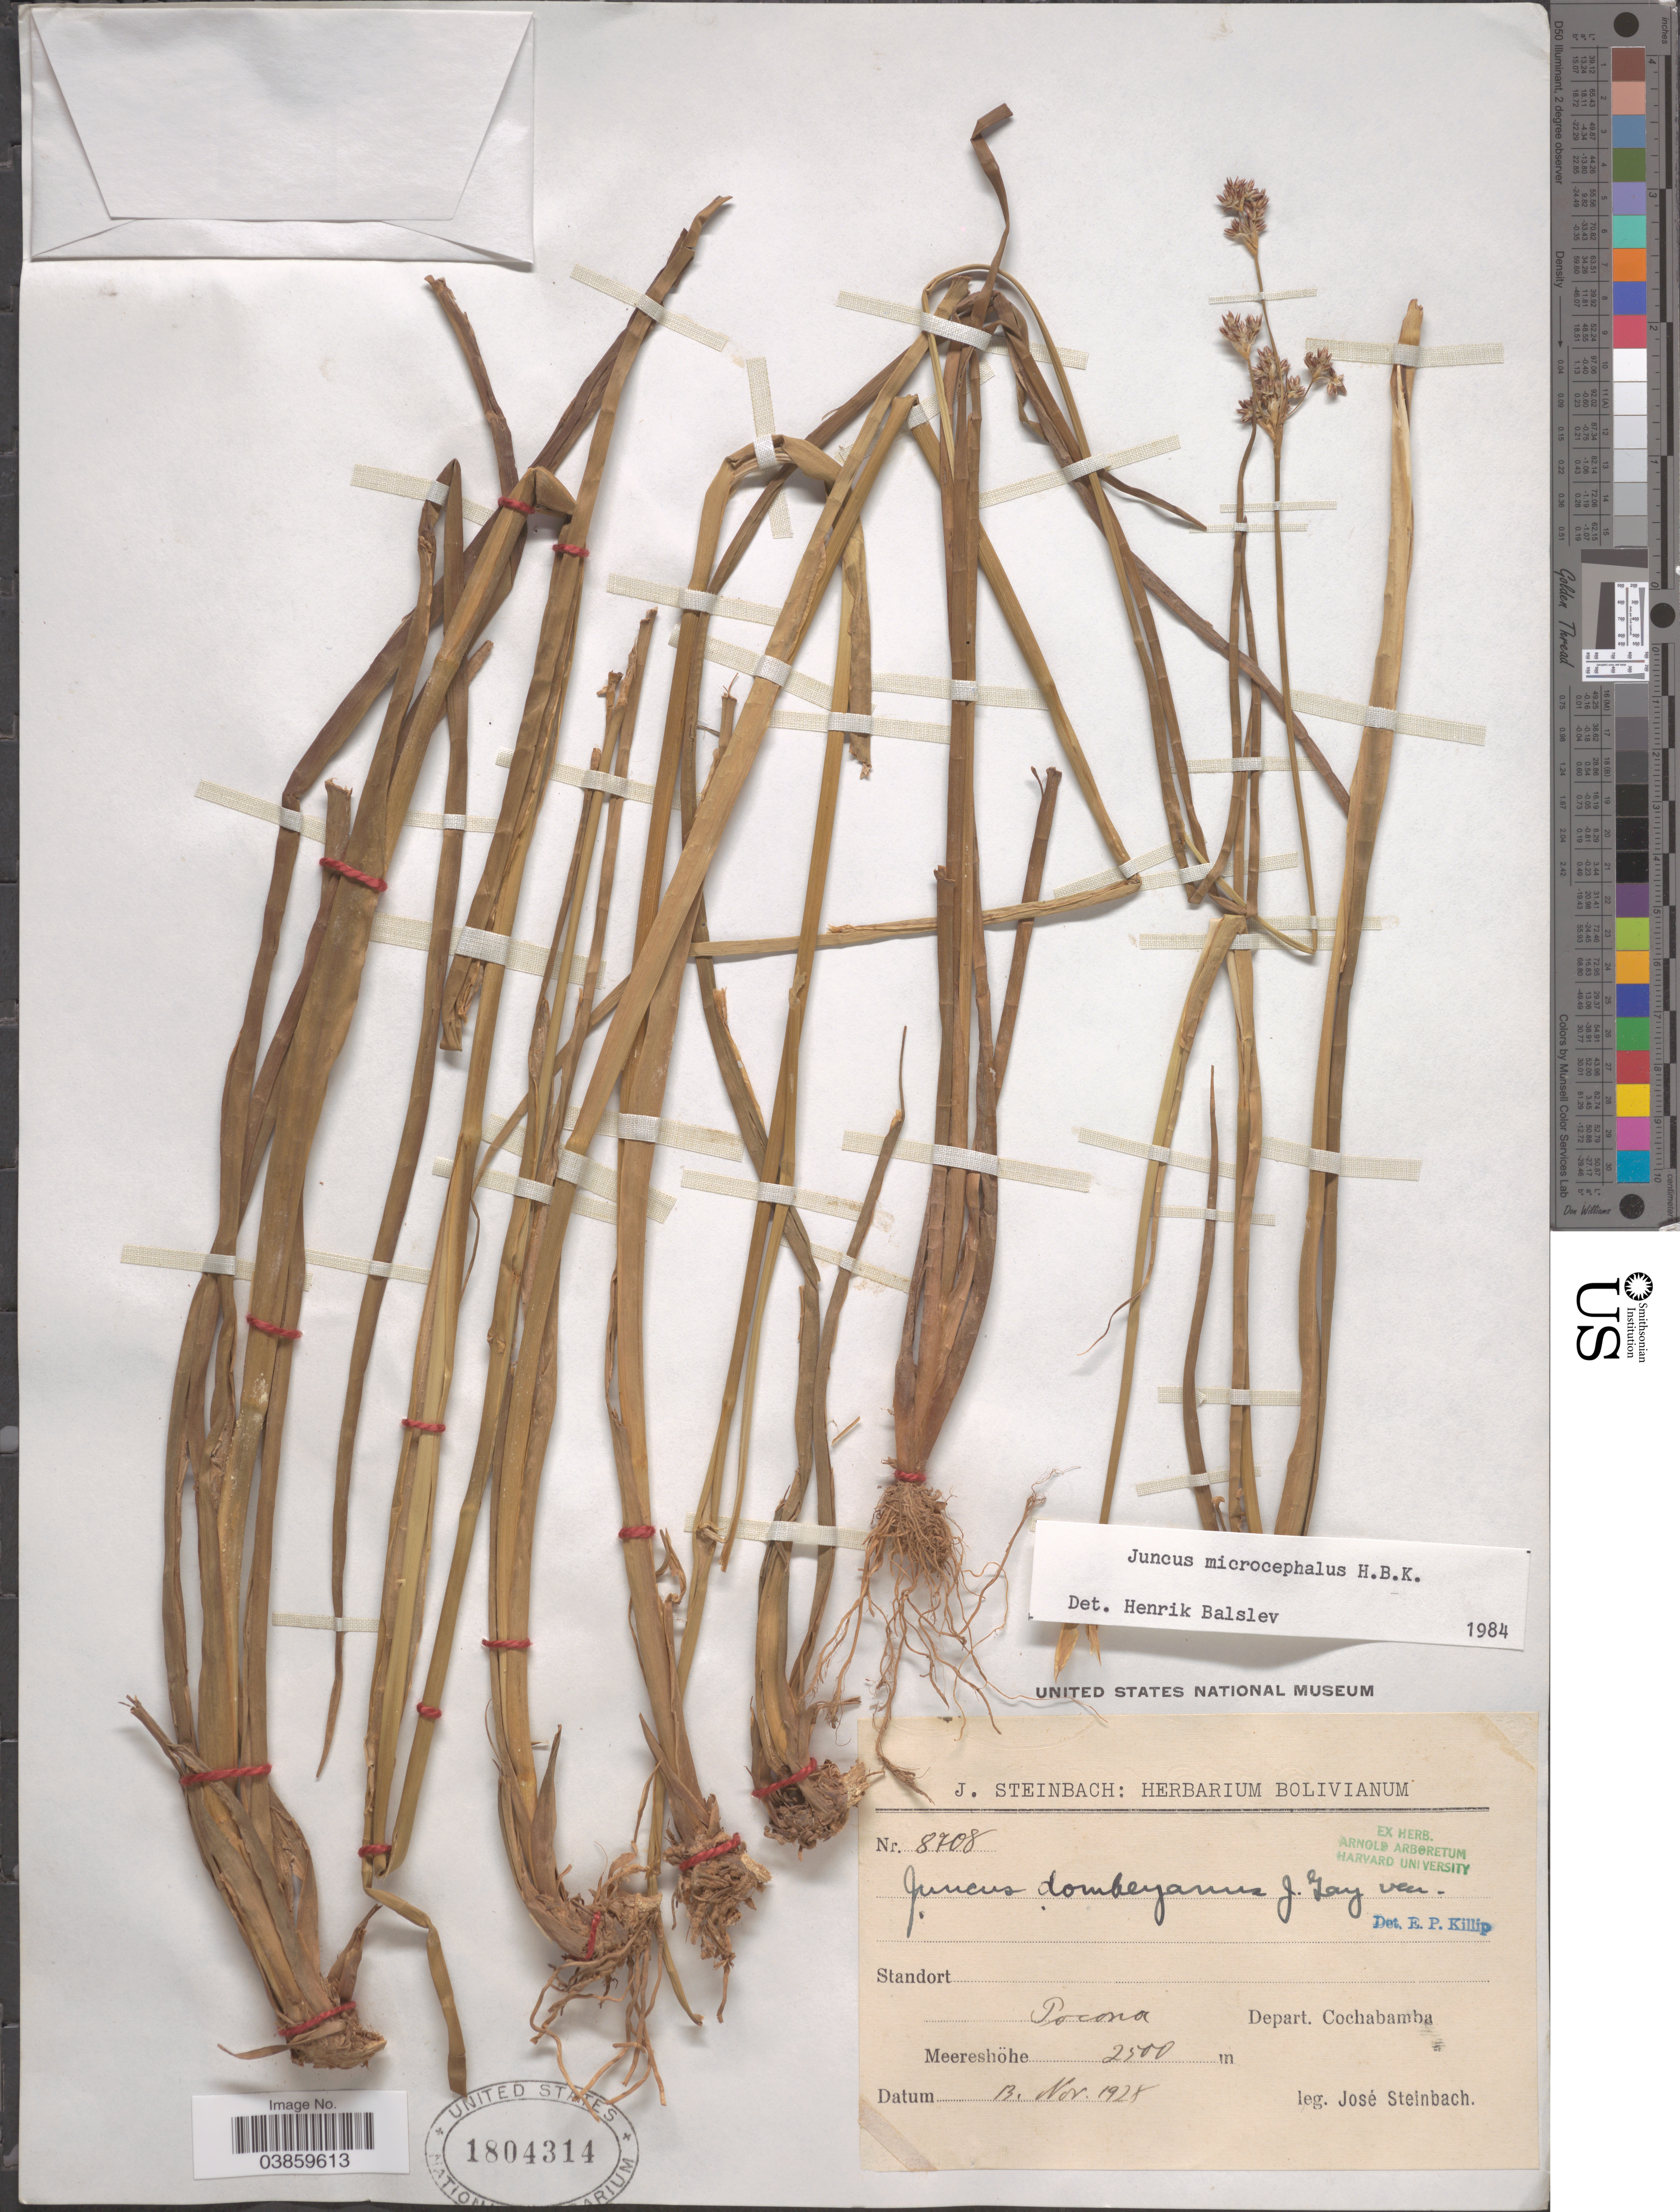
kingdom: Plantae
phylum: Tracheophyta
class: Liliopsida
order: Poales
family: Juncaceae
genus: Juncus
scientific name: Juncus microcephalus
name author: Kunth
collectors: J. Steinbach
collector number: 8708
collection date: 1928-11-13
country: Bolivia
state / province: Cochabamba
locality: Pocona Depart. Cochabamba.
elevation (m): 2500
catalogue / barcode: US 1804314